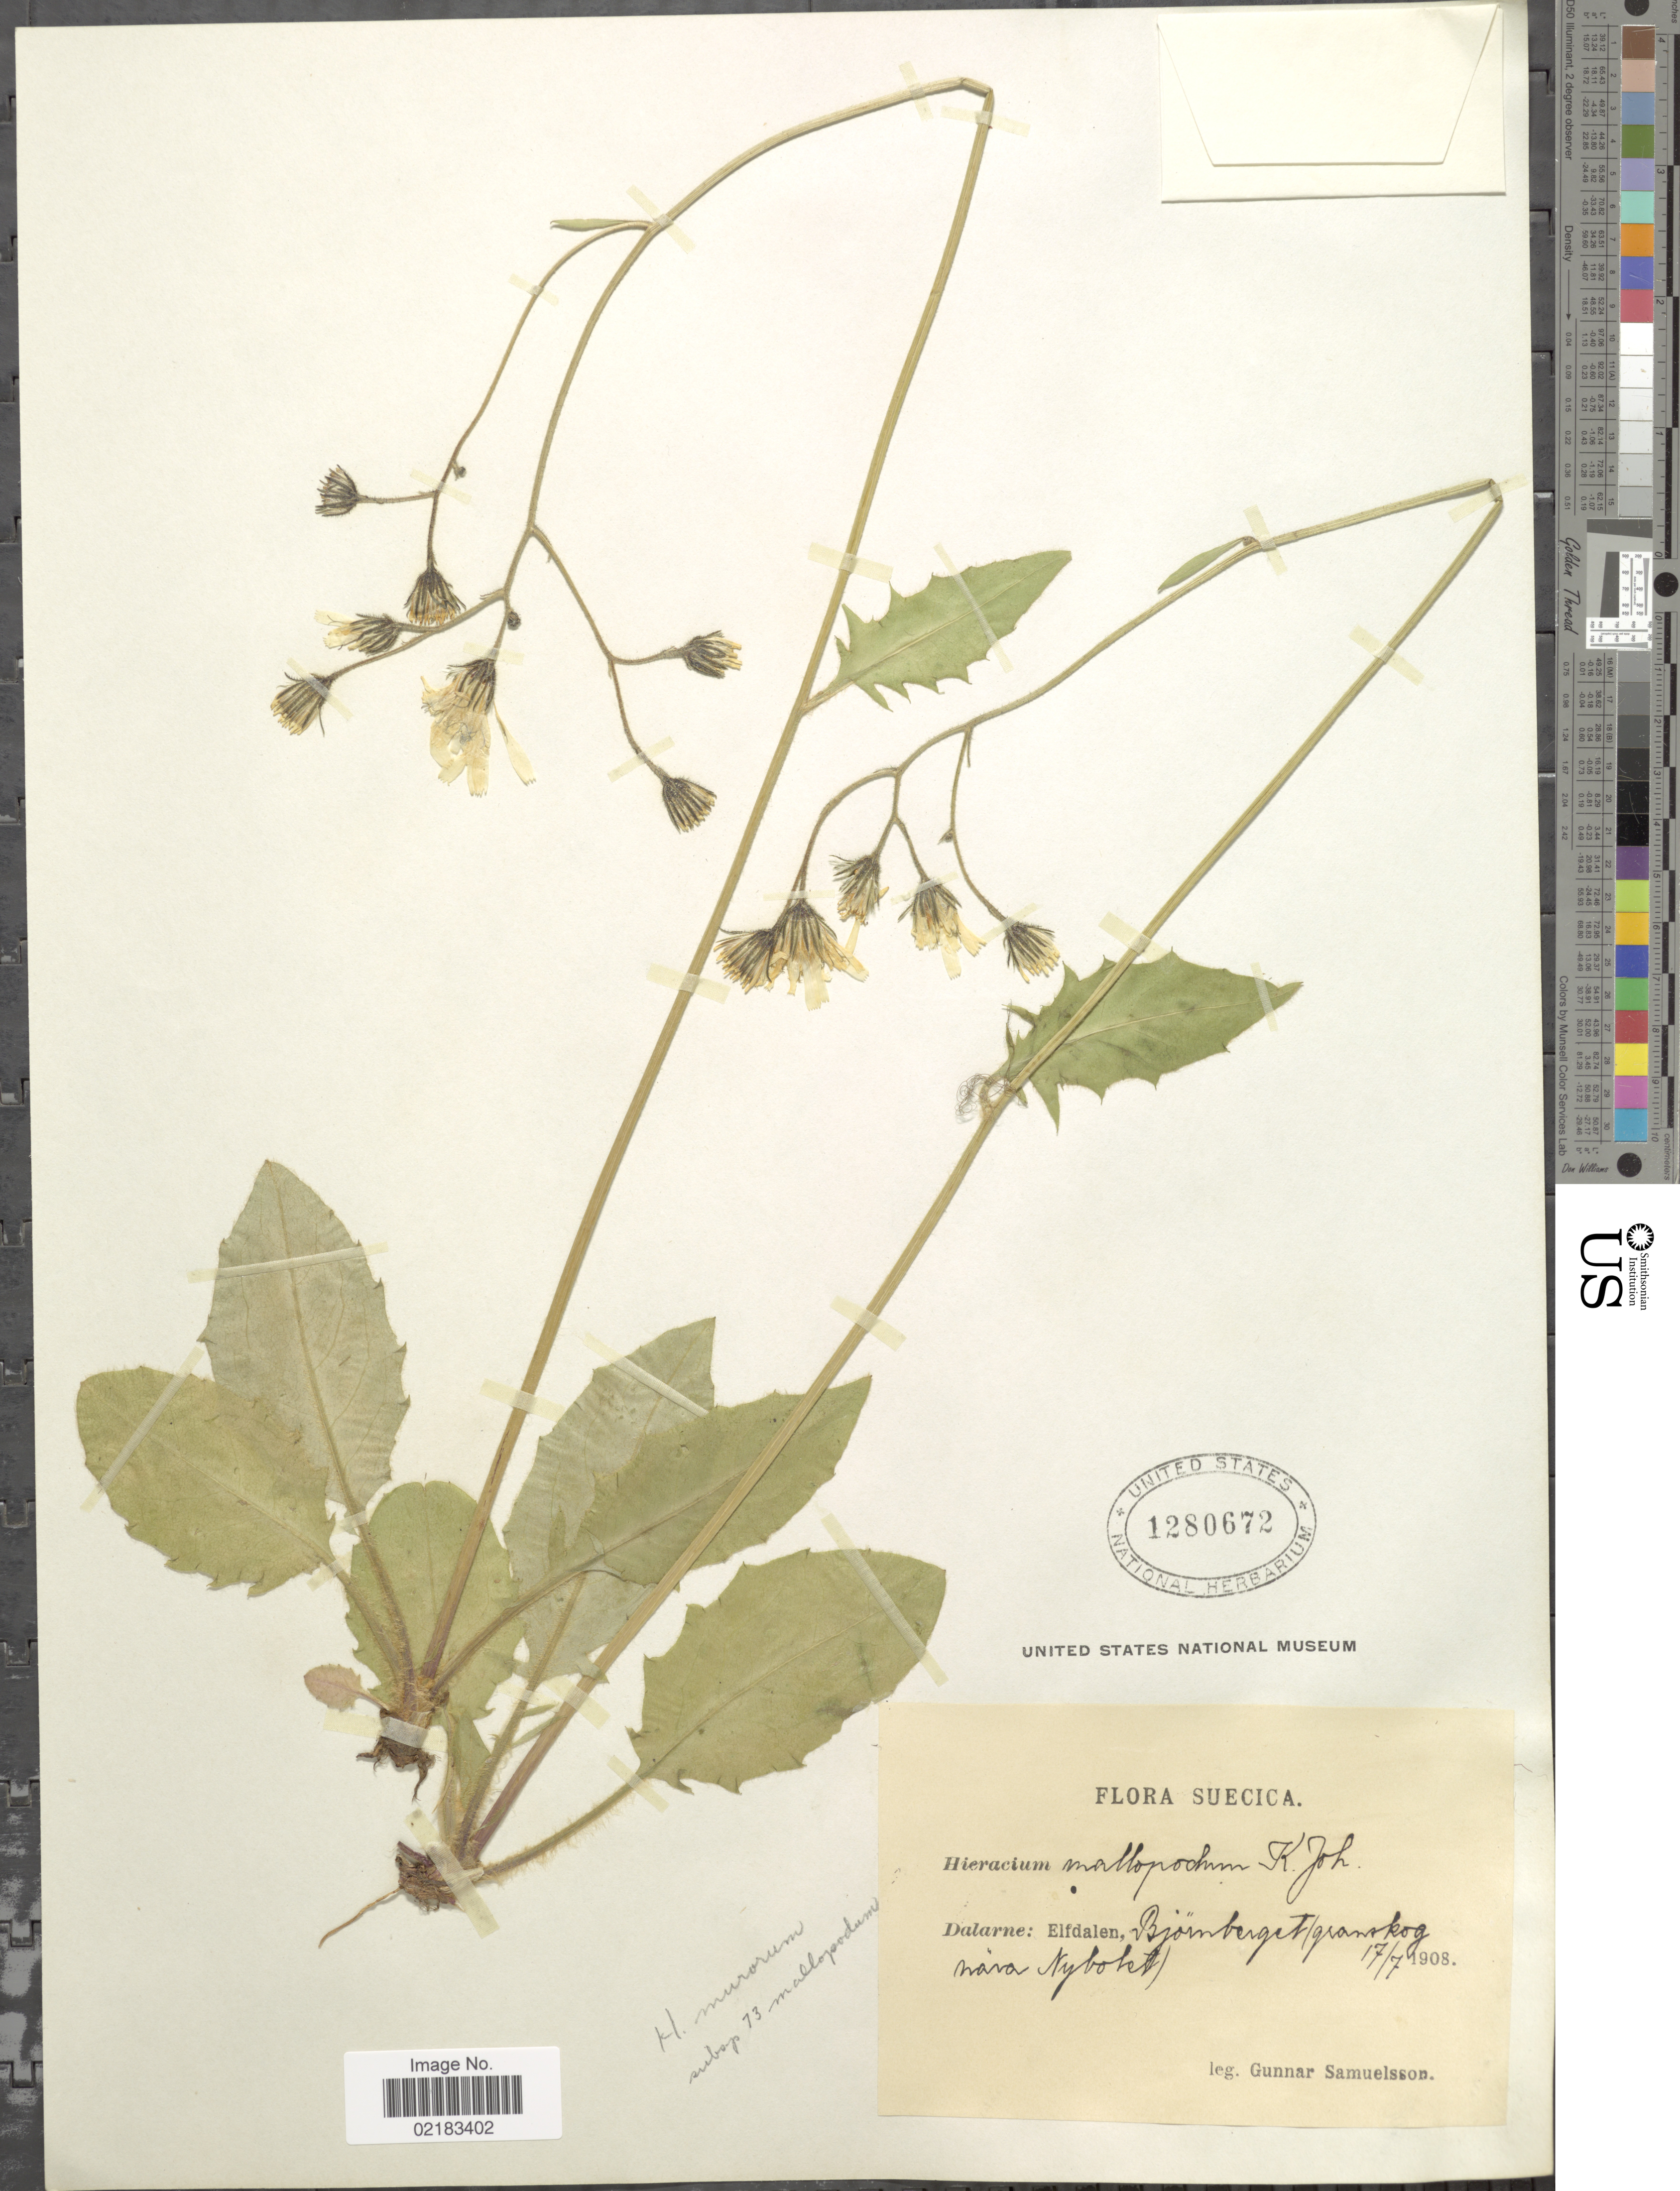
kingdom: Plantae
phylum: Tracheophyta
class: Magnoliopsida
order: Asterales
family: Asteraceae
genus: Hieracium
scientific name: Hieracium murorum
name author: L.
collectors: G. Samuelsson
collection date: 1908-07-17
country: Sweden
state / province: Dalarna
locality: Suecia: Elfdalen, Björnberget, Nybölet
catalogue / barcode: US 1280672